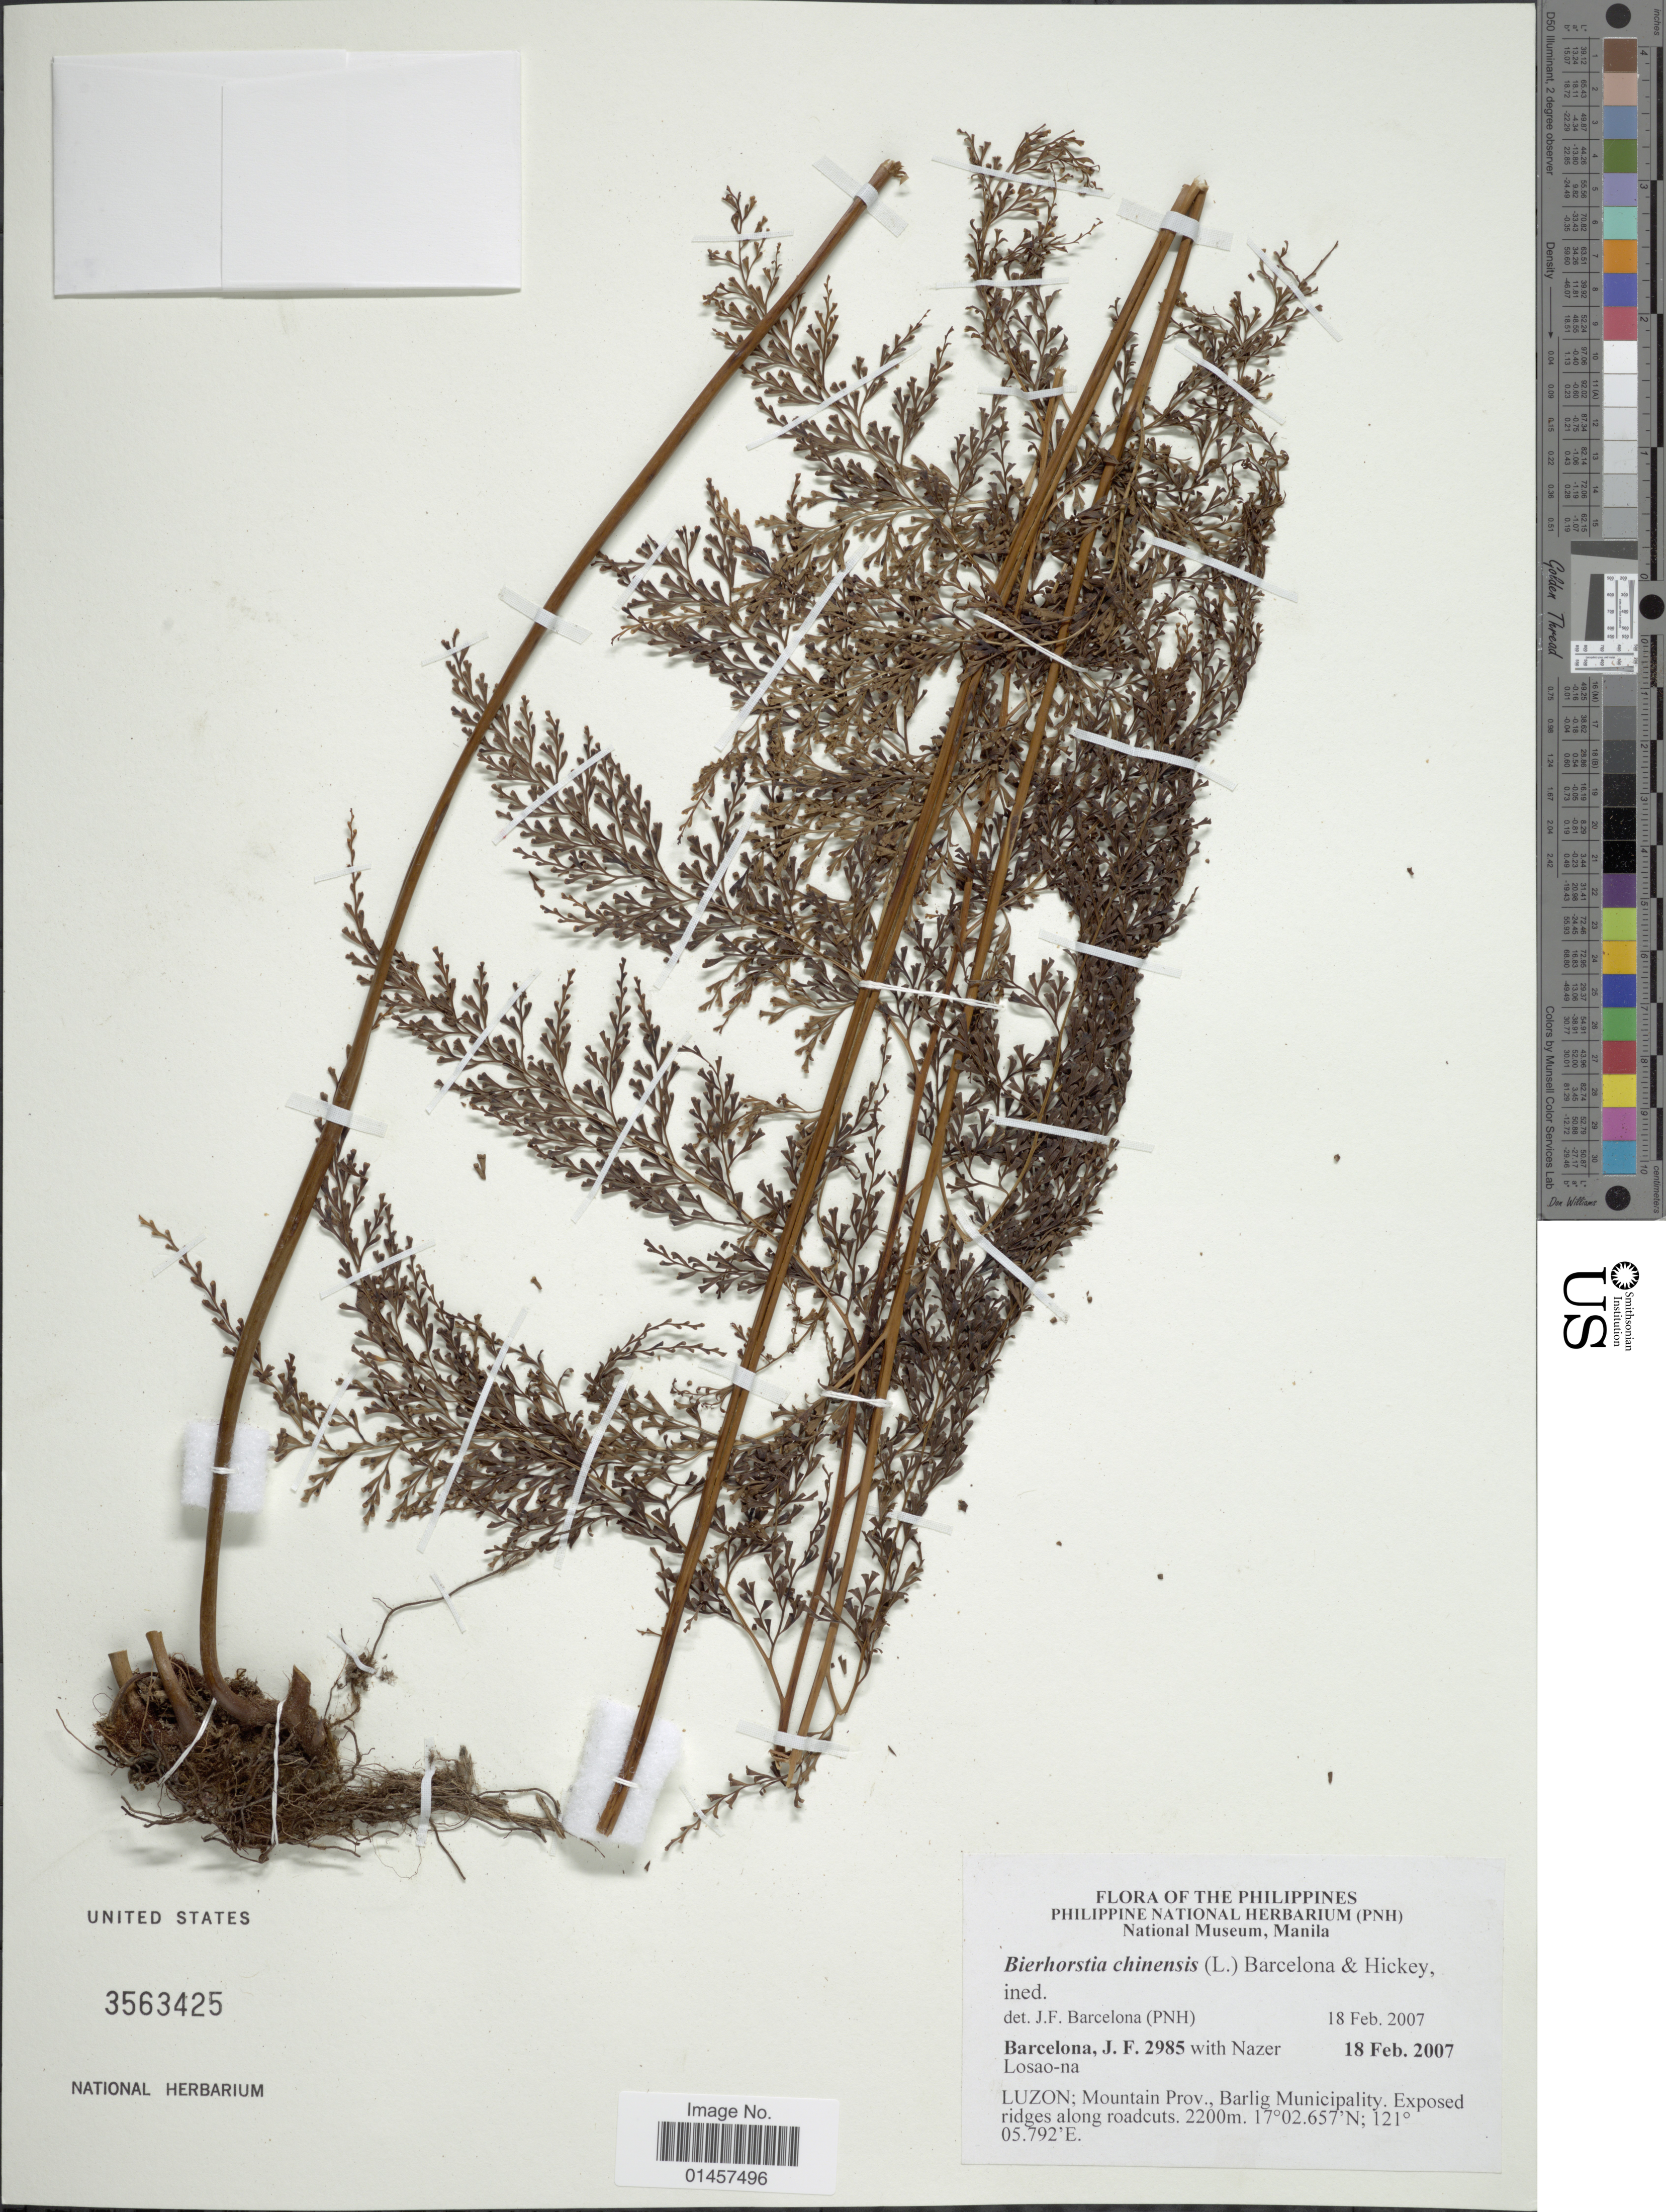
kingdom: Plantae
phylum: Tracheophyta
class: Polypodiopsida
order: Polypodiales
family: Lindsaeaceae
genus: Sphenomeris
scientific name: Sphenomeris chinensis var. chinensis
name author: (L.) Maxon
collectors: J. F. Barcelona & N. Losao-na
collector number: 2985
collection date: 2007-02-18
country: Philippines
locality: Luzon: Mountain Prov., Barlig Municipality, exposed ridges along roadcuts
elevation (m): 2200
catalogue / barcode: US 3563425